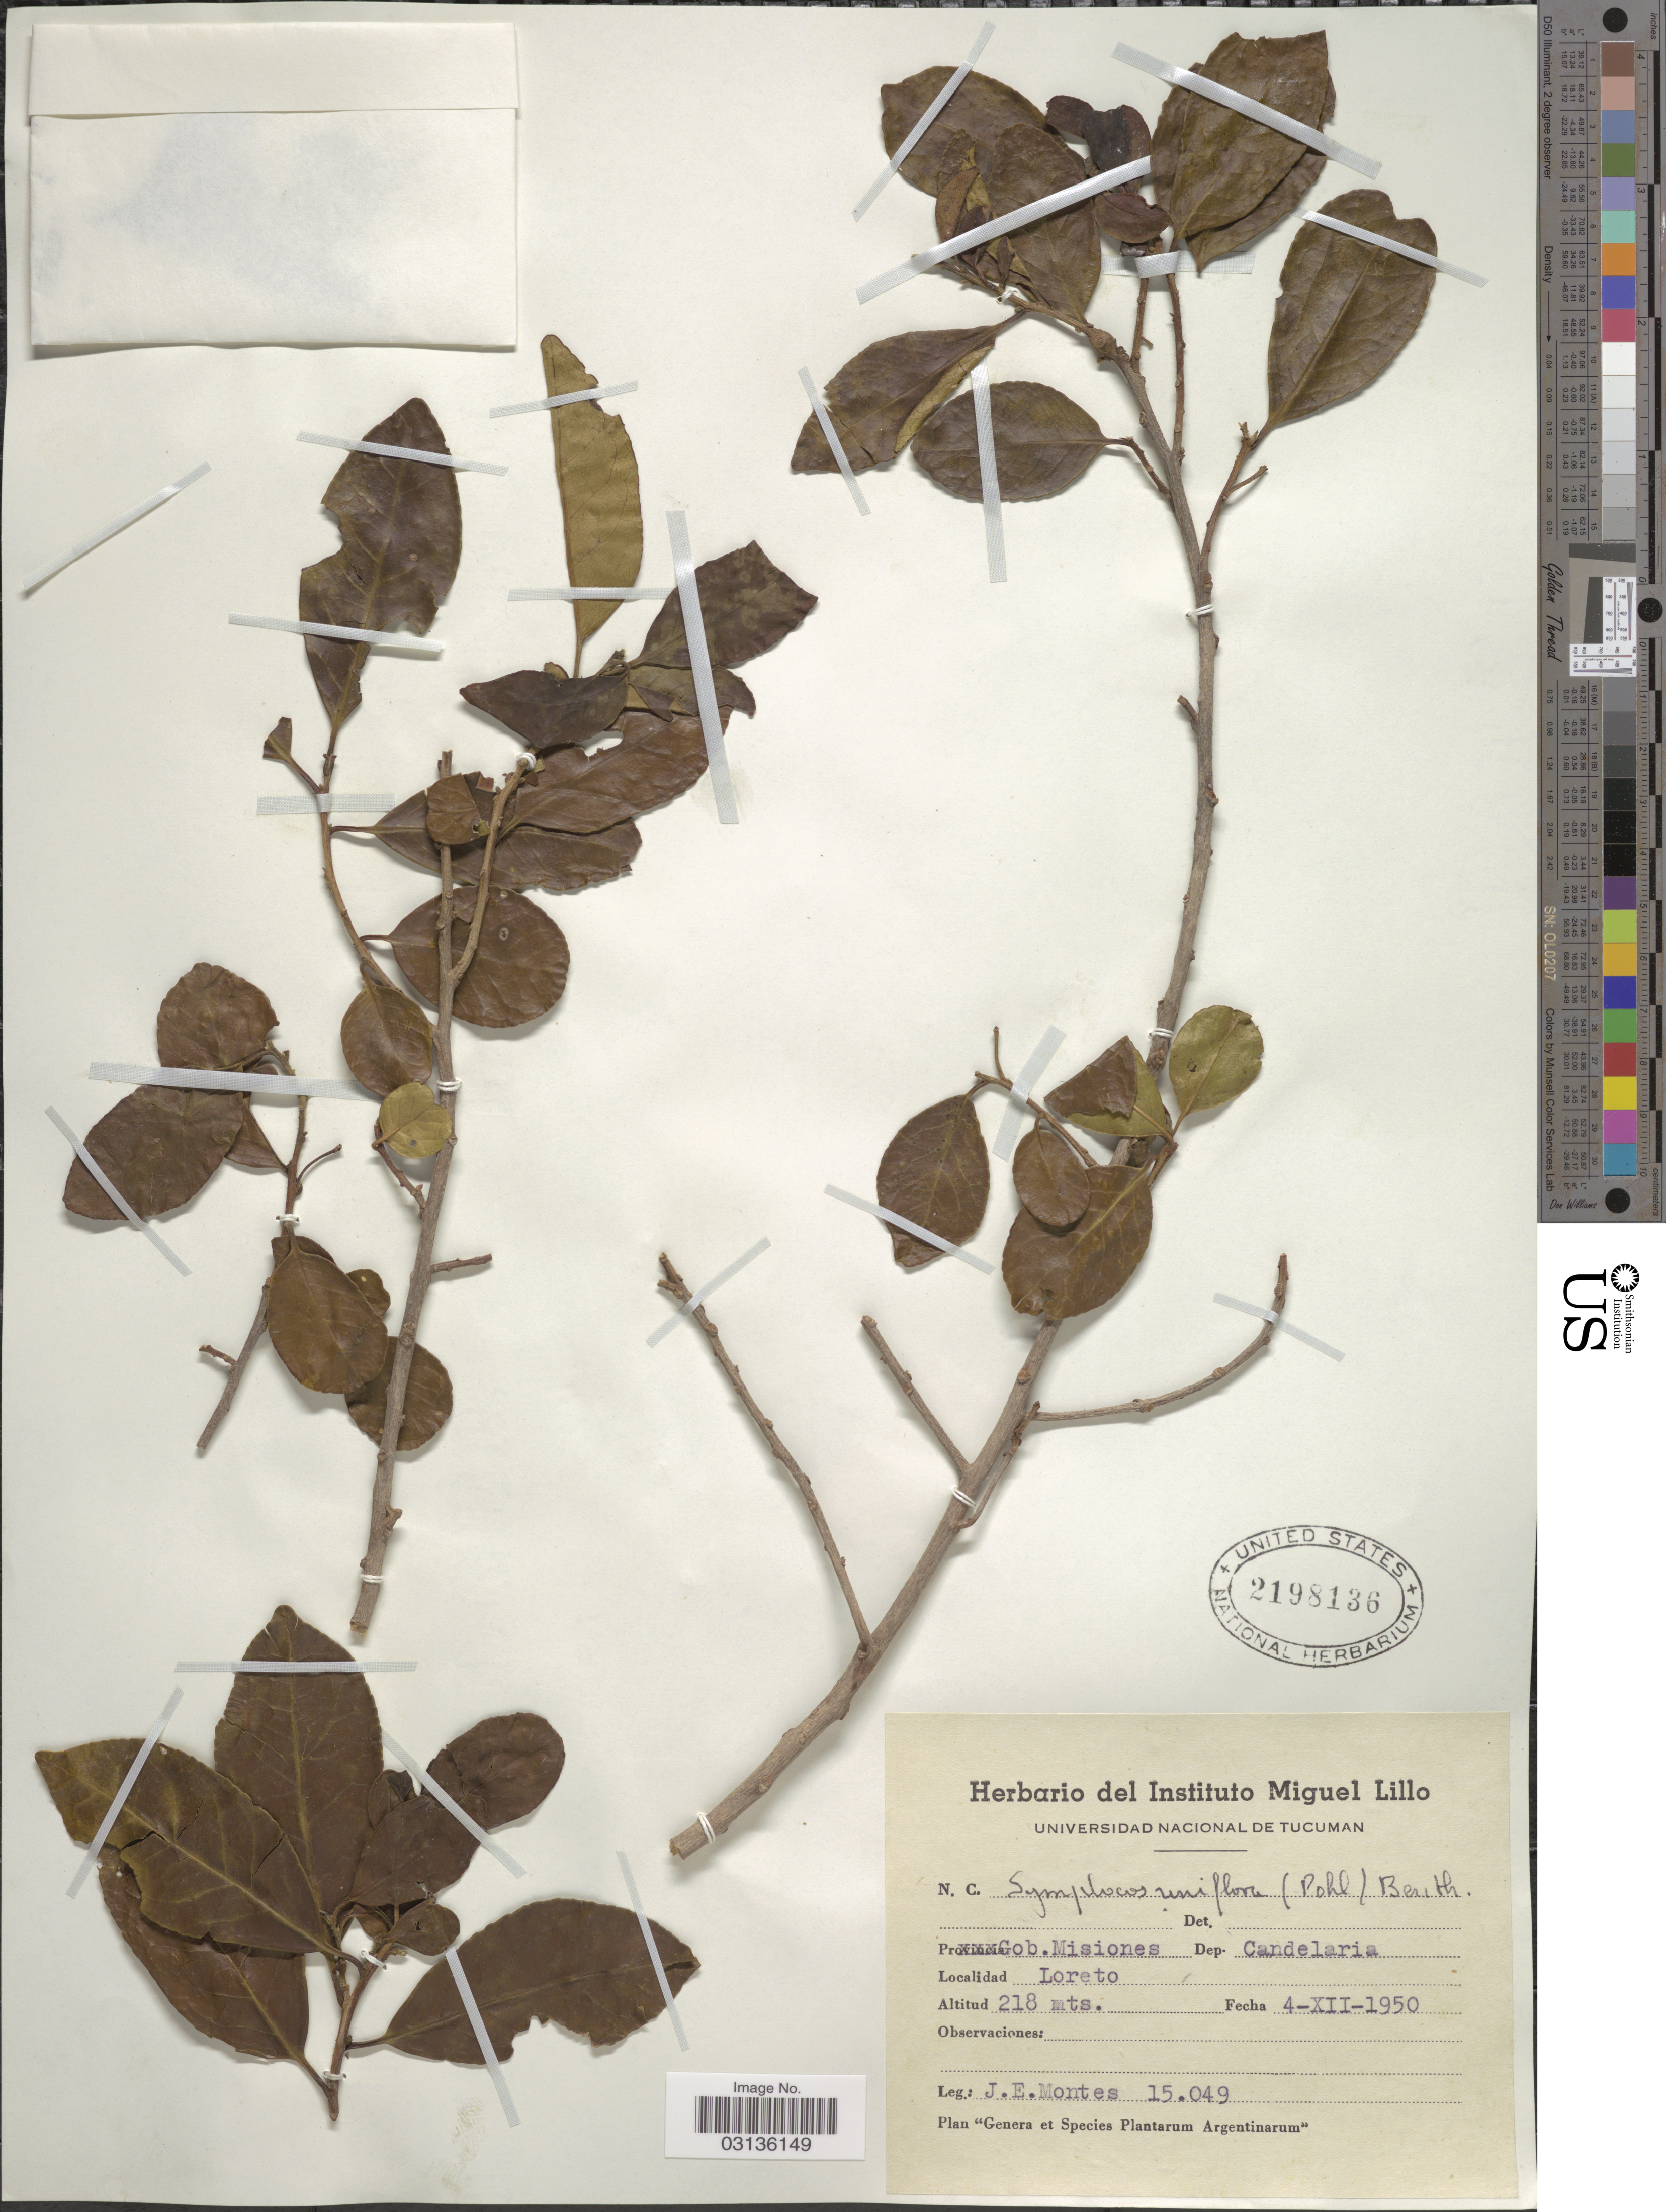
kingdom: Plantae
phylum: Tracheophyta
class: Magnoliopsida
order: Ericales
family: Symplocaceae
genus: Symplocos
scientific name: Symplocos uniflora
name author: (Pohl) Benth.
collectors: J. E. Montes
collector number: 15049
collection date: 1950-12-04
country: Argentina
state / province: Misiones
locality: Gob. Misiones. Dep. Candelaria. Loreto.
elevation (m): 218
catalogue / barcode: US 2198136